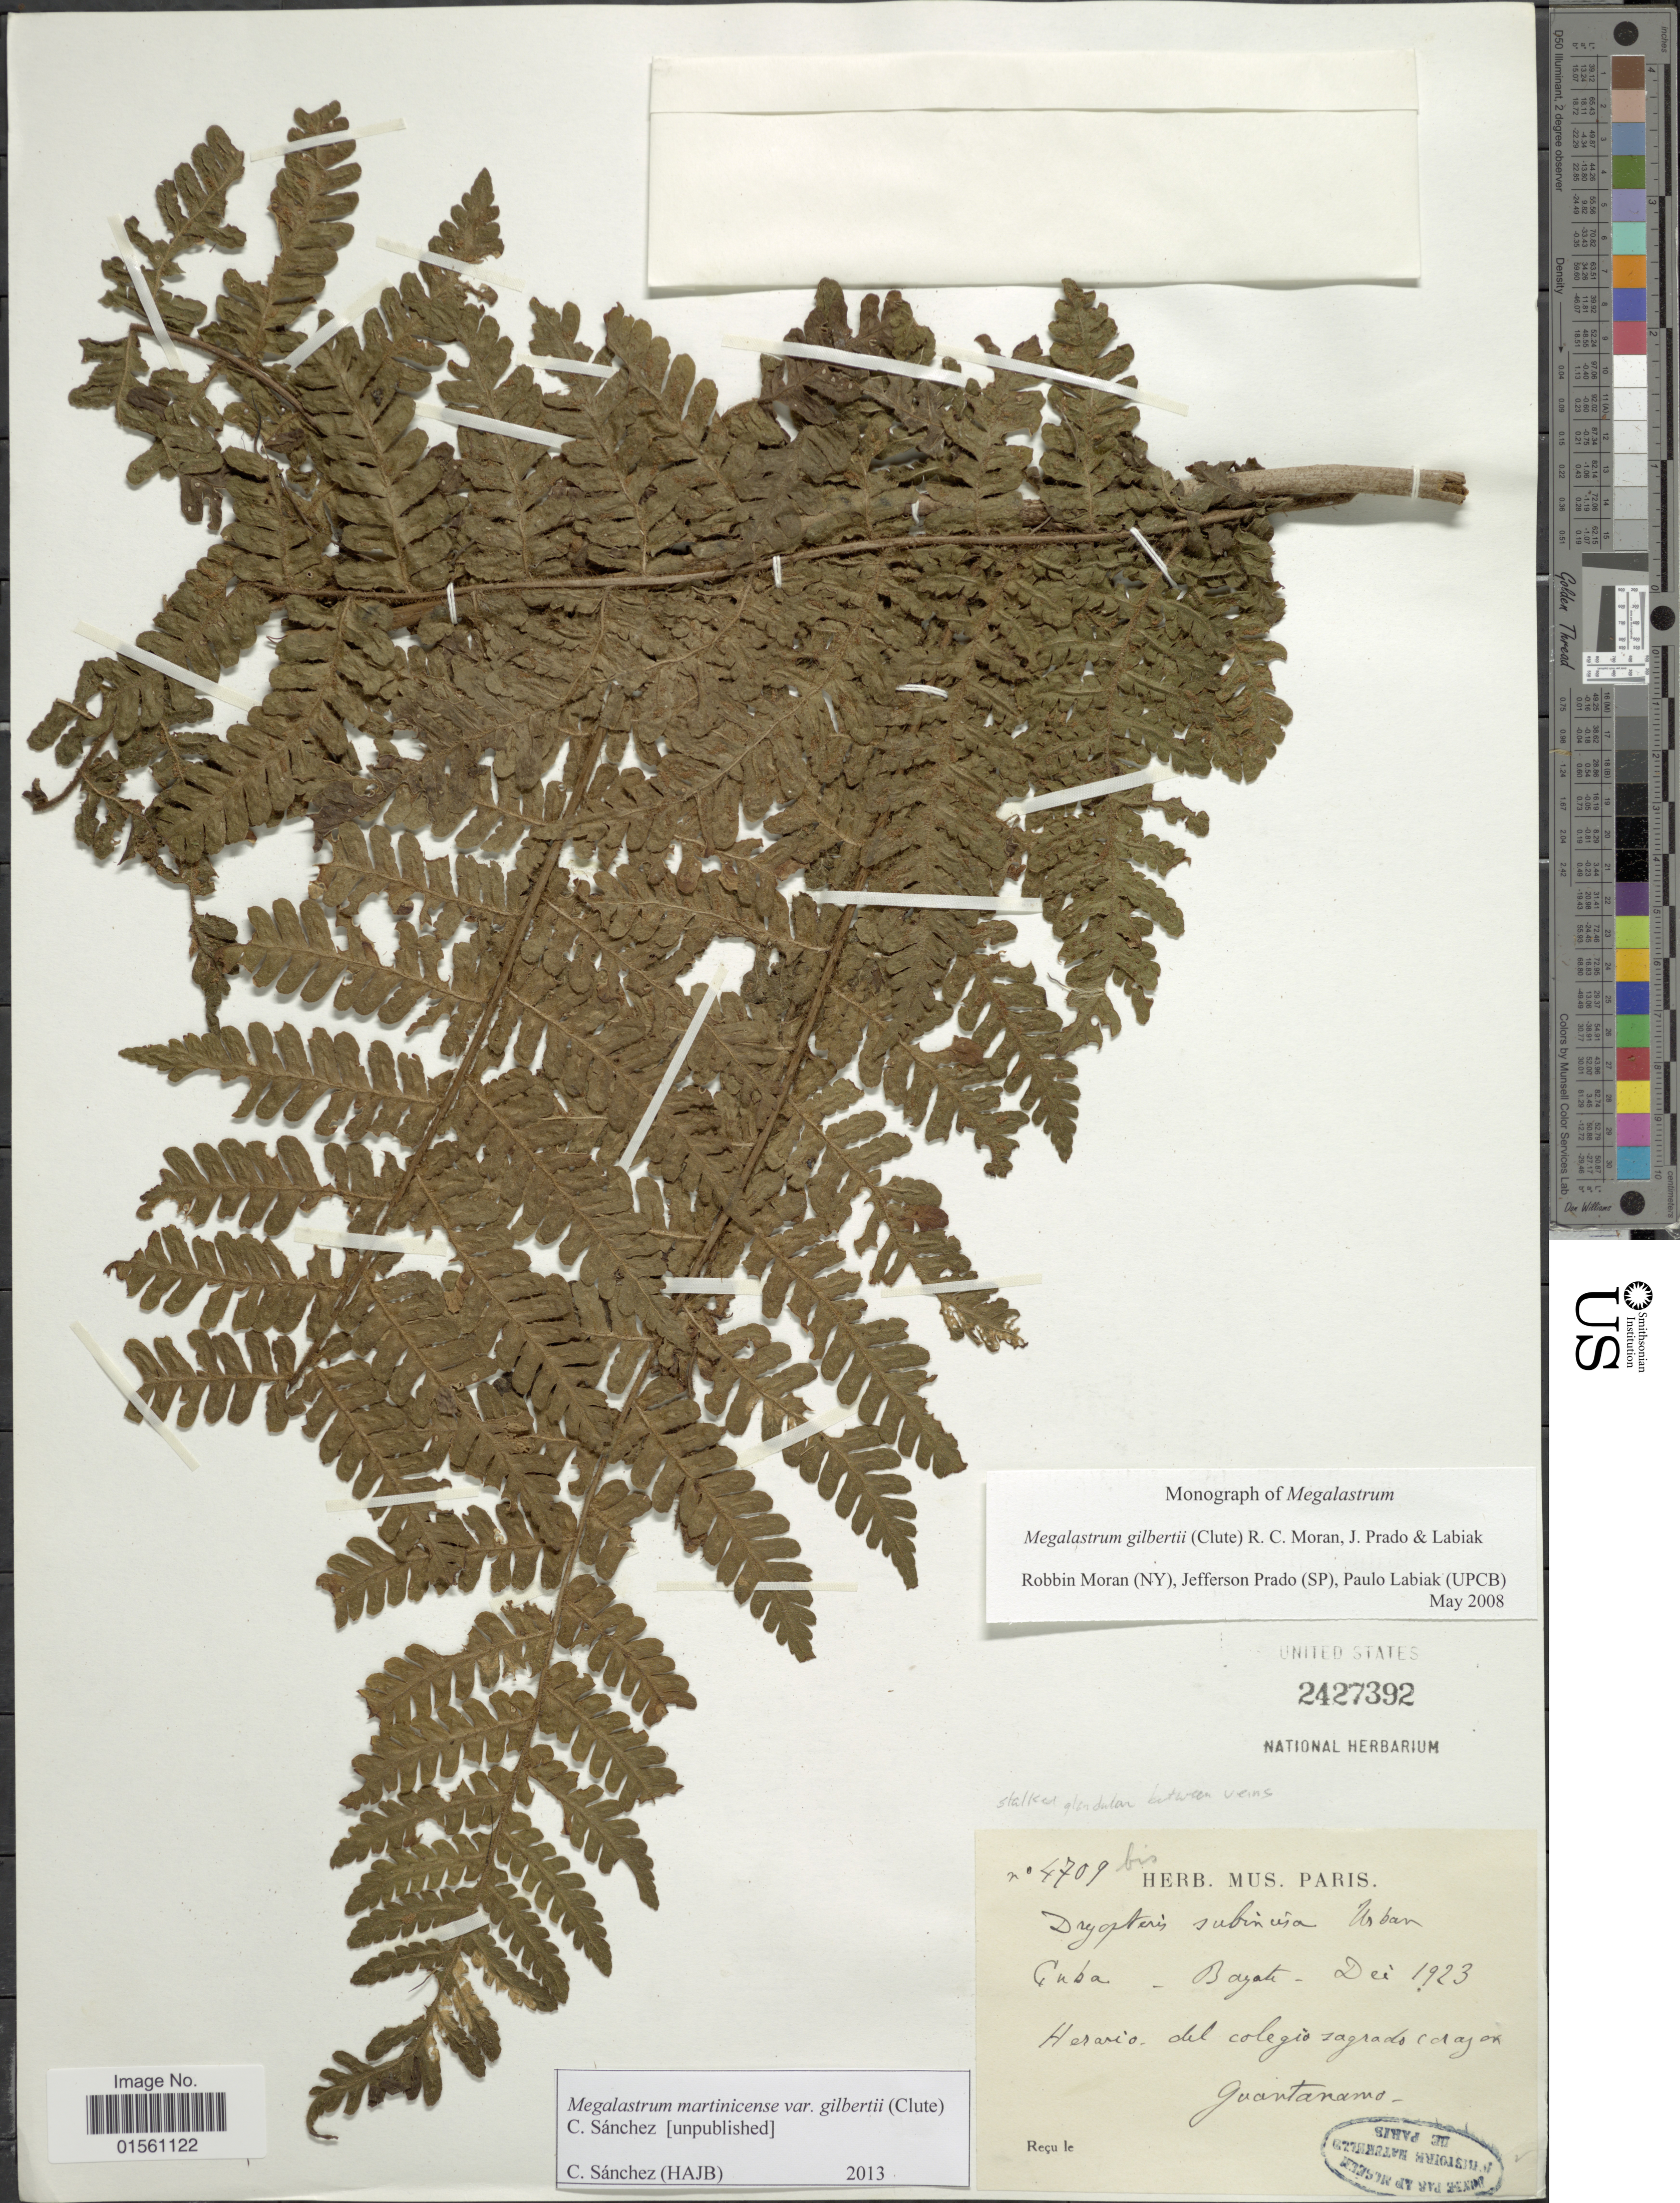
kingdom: Plantae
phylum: Tracheophyta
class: Polypodiopsida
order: Polypodiales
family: Dryopteridaceae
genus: Megalastrum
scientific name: Megalastrum gilbertii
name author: (Clute) R.C. Moran et al.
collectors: ex herb. Mus. Paris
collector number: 4709bis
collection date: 1923-12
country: Cuba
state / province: Guantánamo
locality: Cuba- Bayate, Herario del colegio sagrado corazon, Guantanamo.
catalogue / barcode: US 2427392